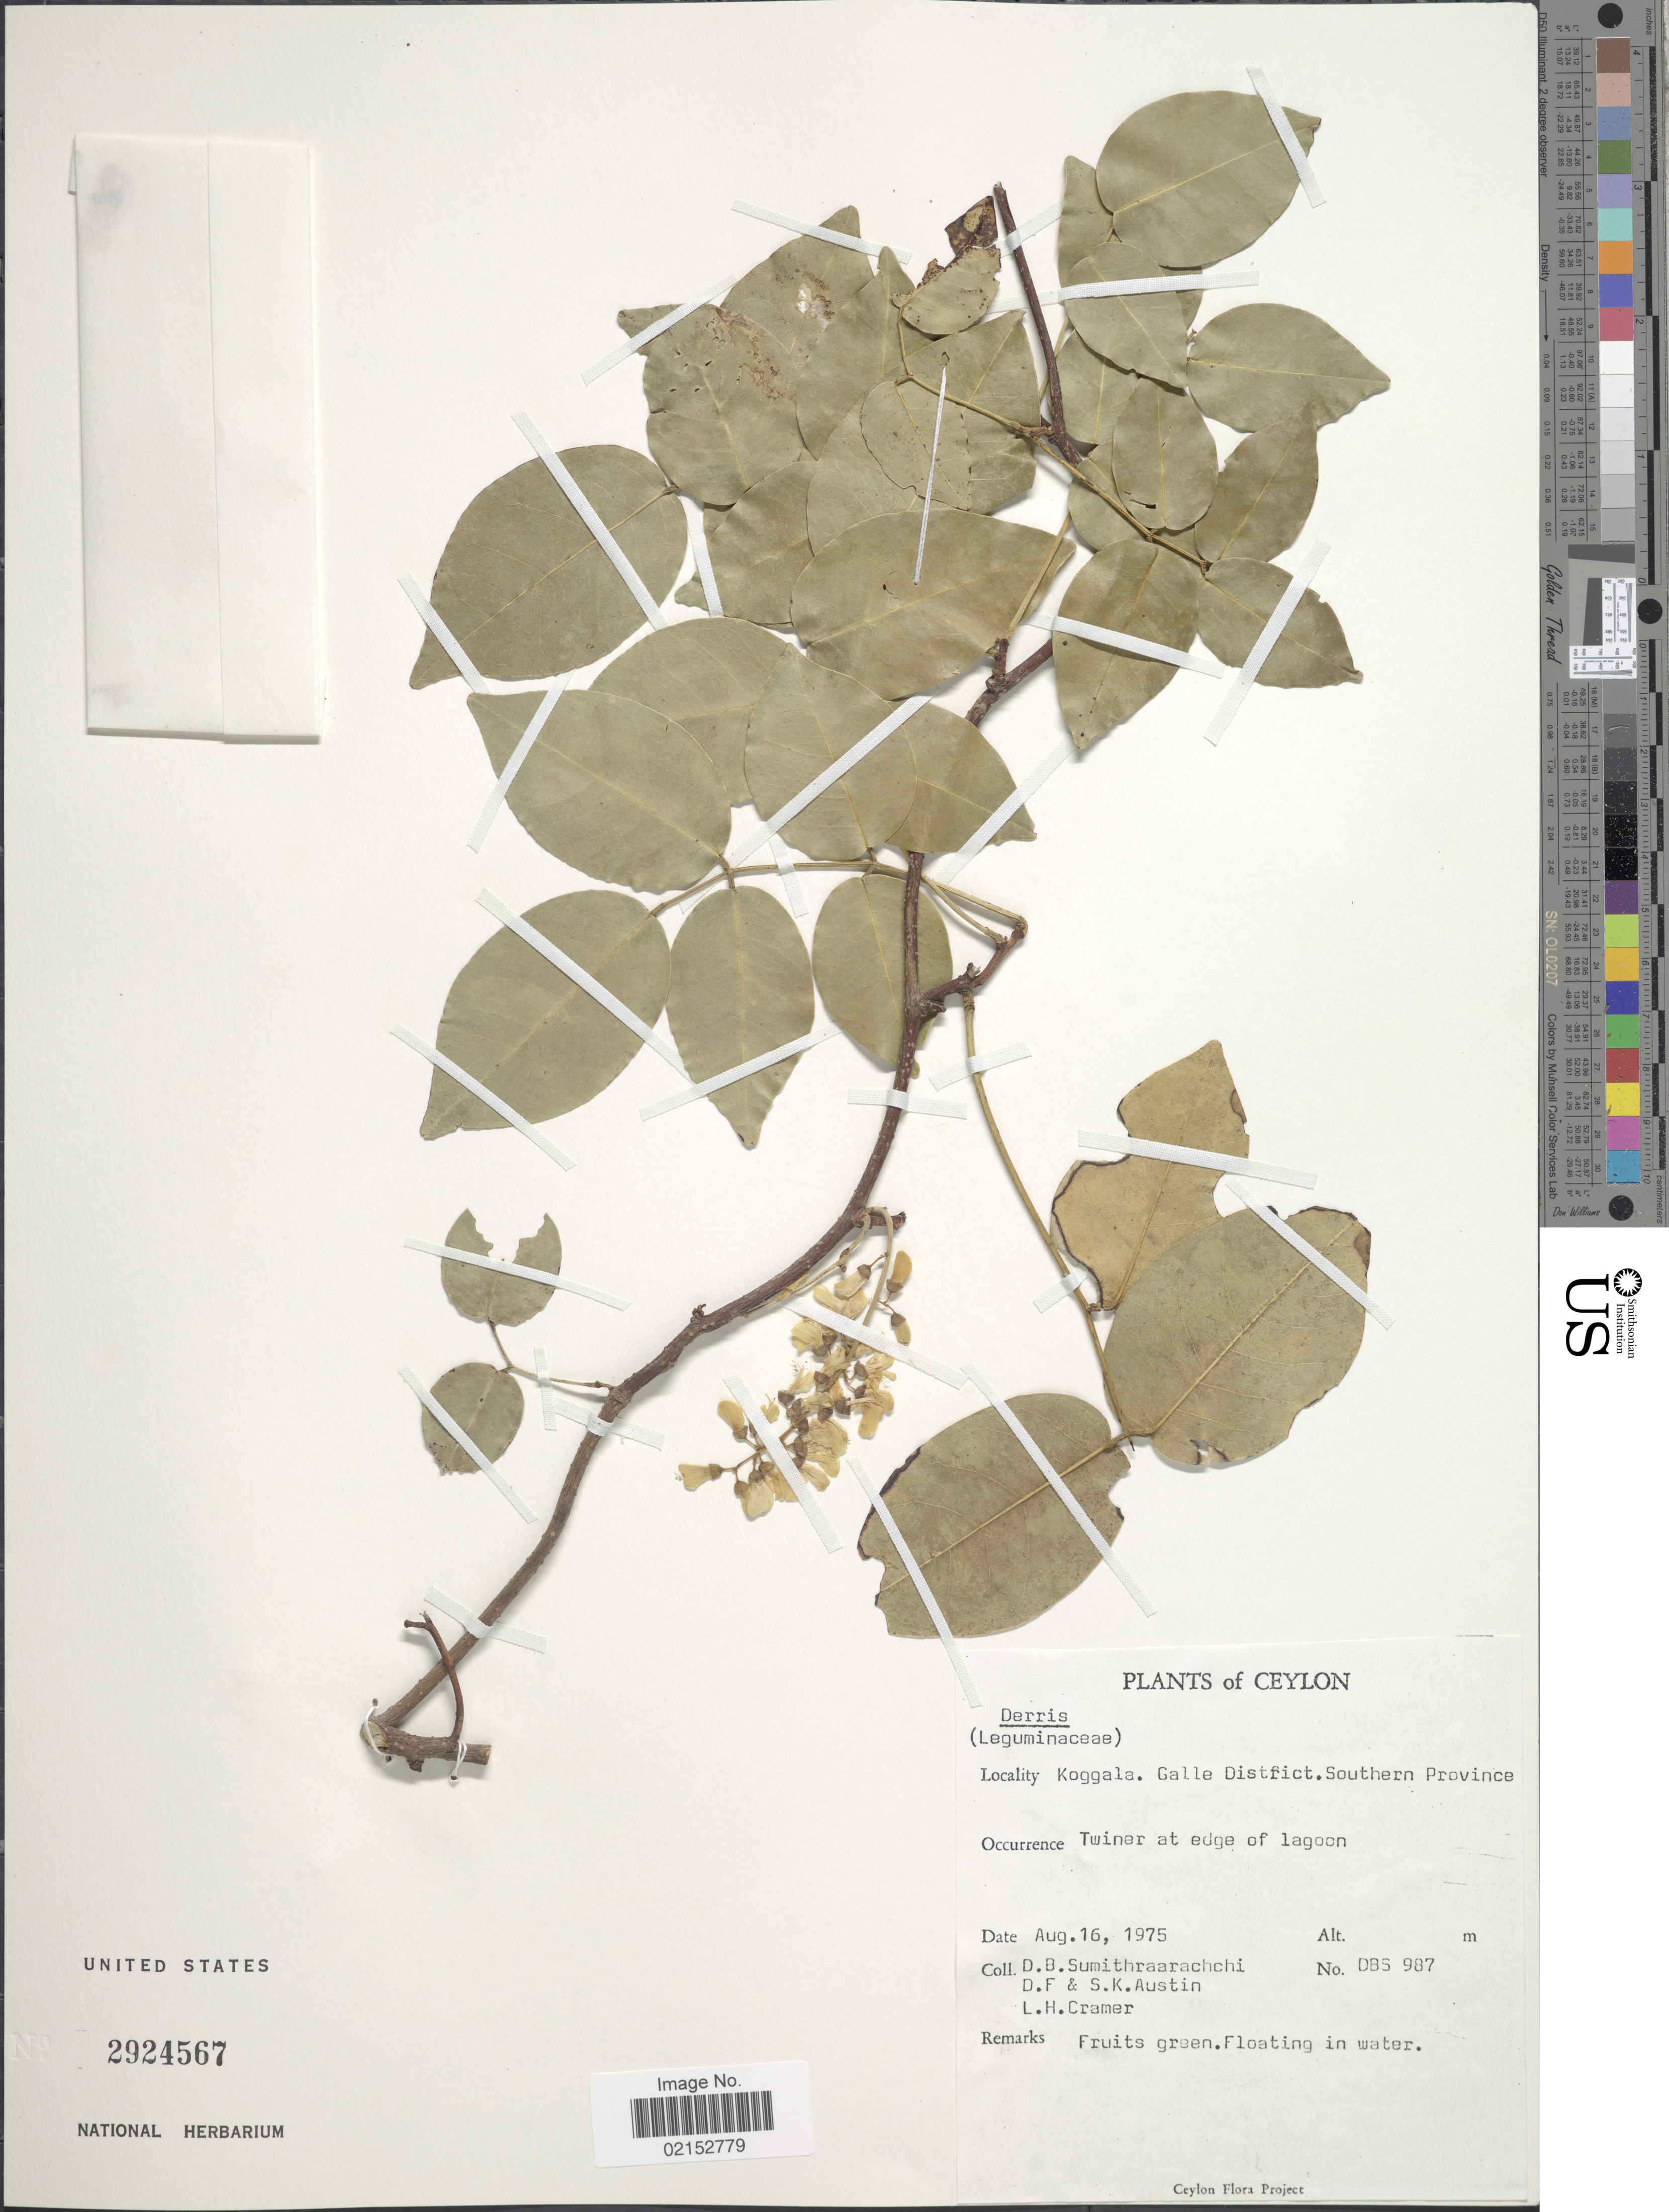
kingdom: Plantae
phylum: Tracheophyta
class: Magnoliopsida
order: Fabales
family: Fabaceae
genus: Derris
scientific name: Derris sp.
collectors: D. B. Sumithraarachchi, D. Austin, S. Austin & L. H. Cramer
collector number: DBS987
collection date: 1975-08-16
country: Sri Lanka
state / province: Southern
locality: Ceylon, Koggala, Galle District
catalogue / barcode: US 2924567